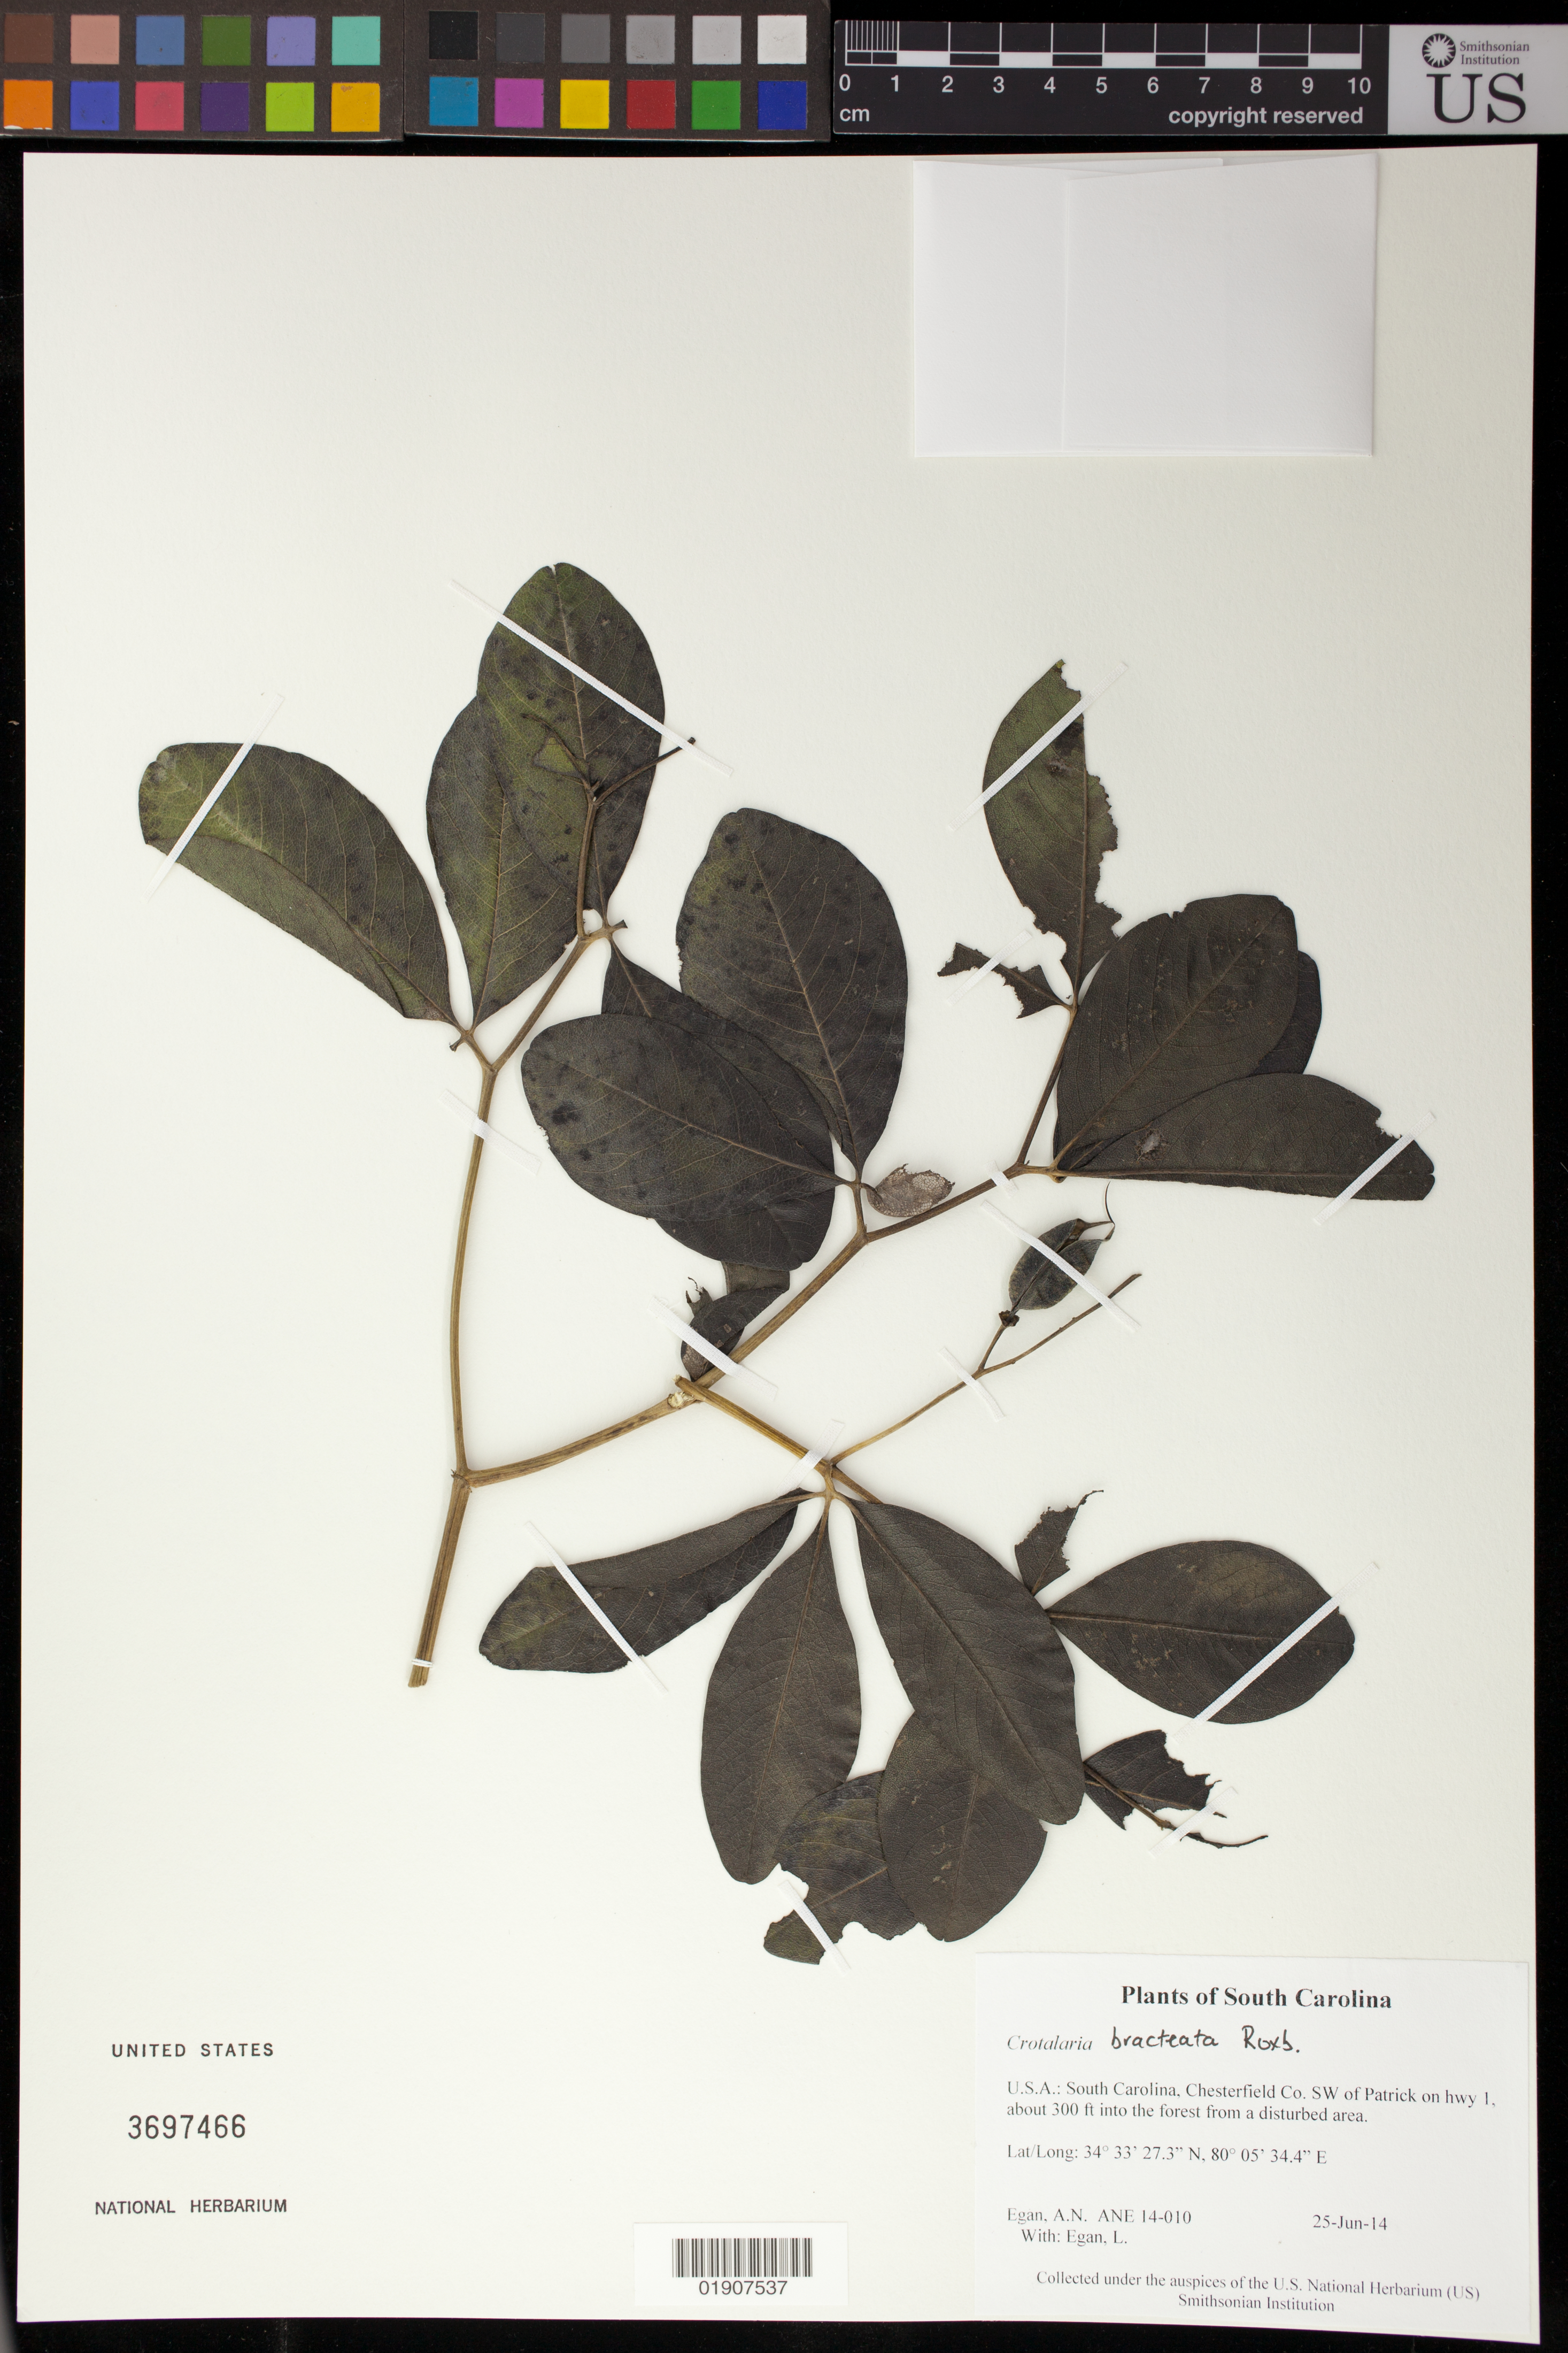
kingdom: Plantae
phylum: Tracheophyta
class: Magnoliopsida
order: Fabales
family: Fabaceae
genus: Crotalaria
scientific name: Crotalaria bracteata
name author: Roxb. ex DC.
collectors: A. N. Egan & L. Egan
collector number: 14-010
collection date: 2014-06-25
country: United States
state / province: South Carolina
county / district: Chesterfield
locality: SW of Patrick on hwy 1, about 300 into the forest from a disturbed area.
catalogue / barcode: US 3697466